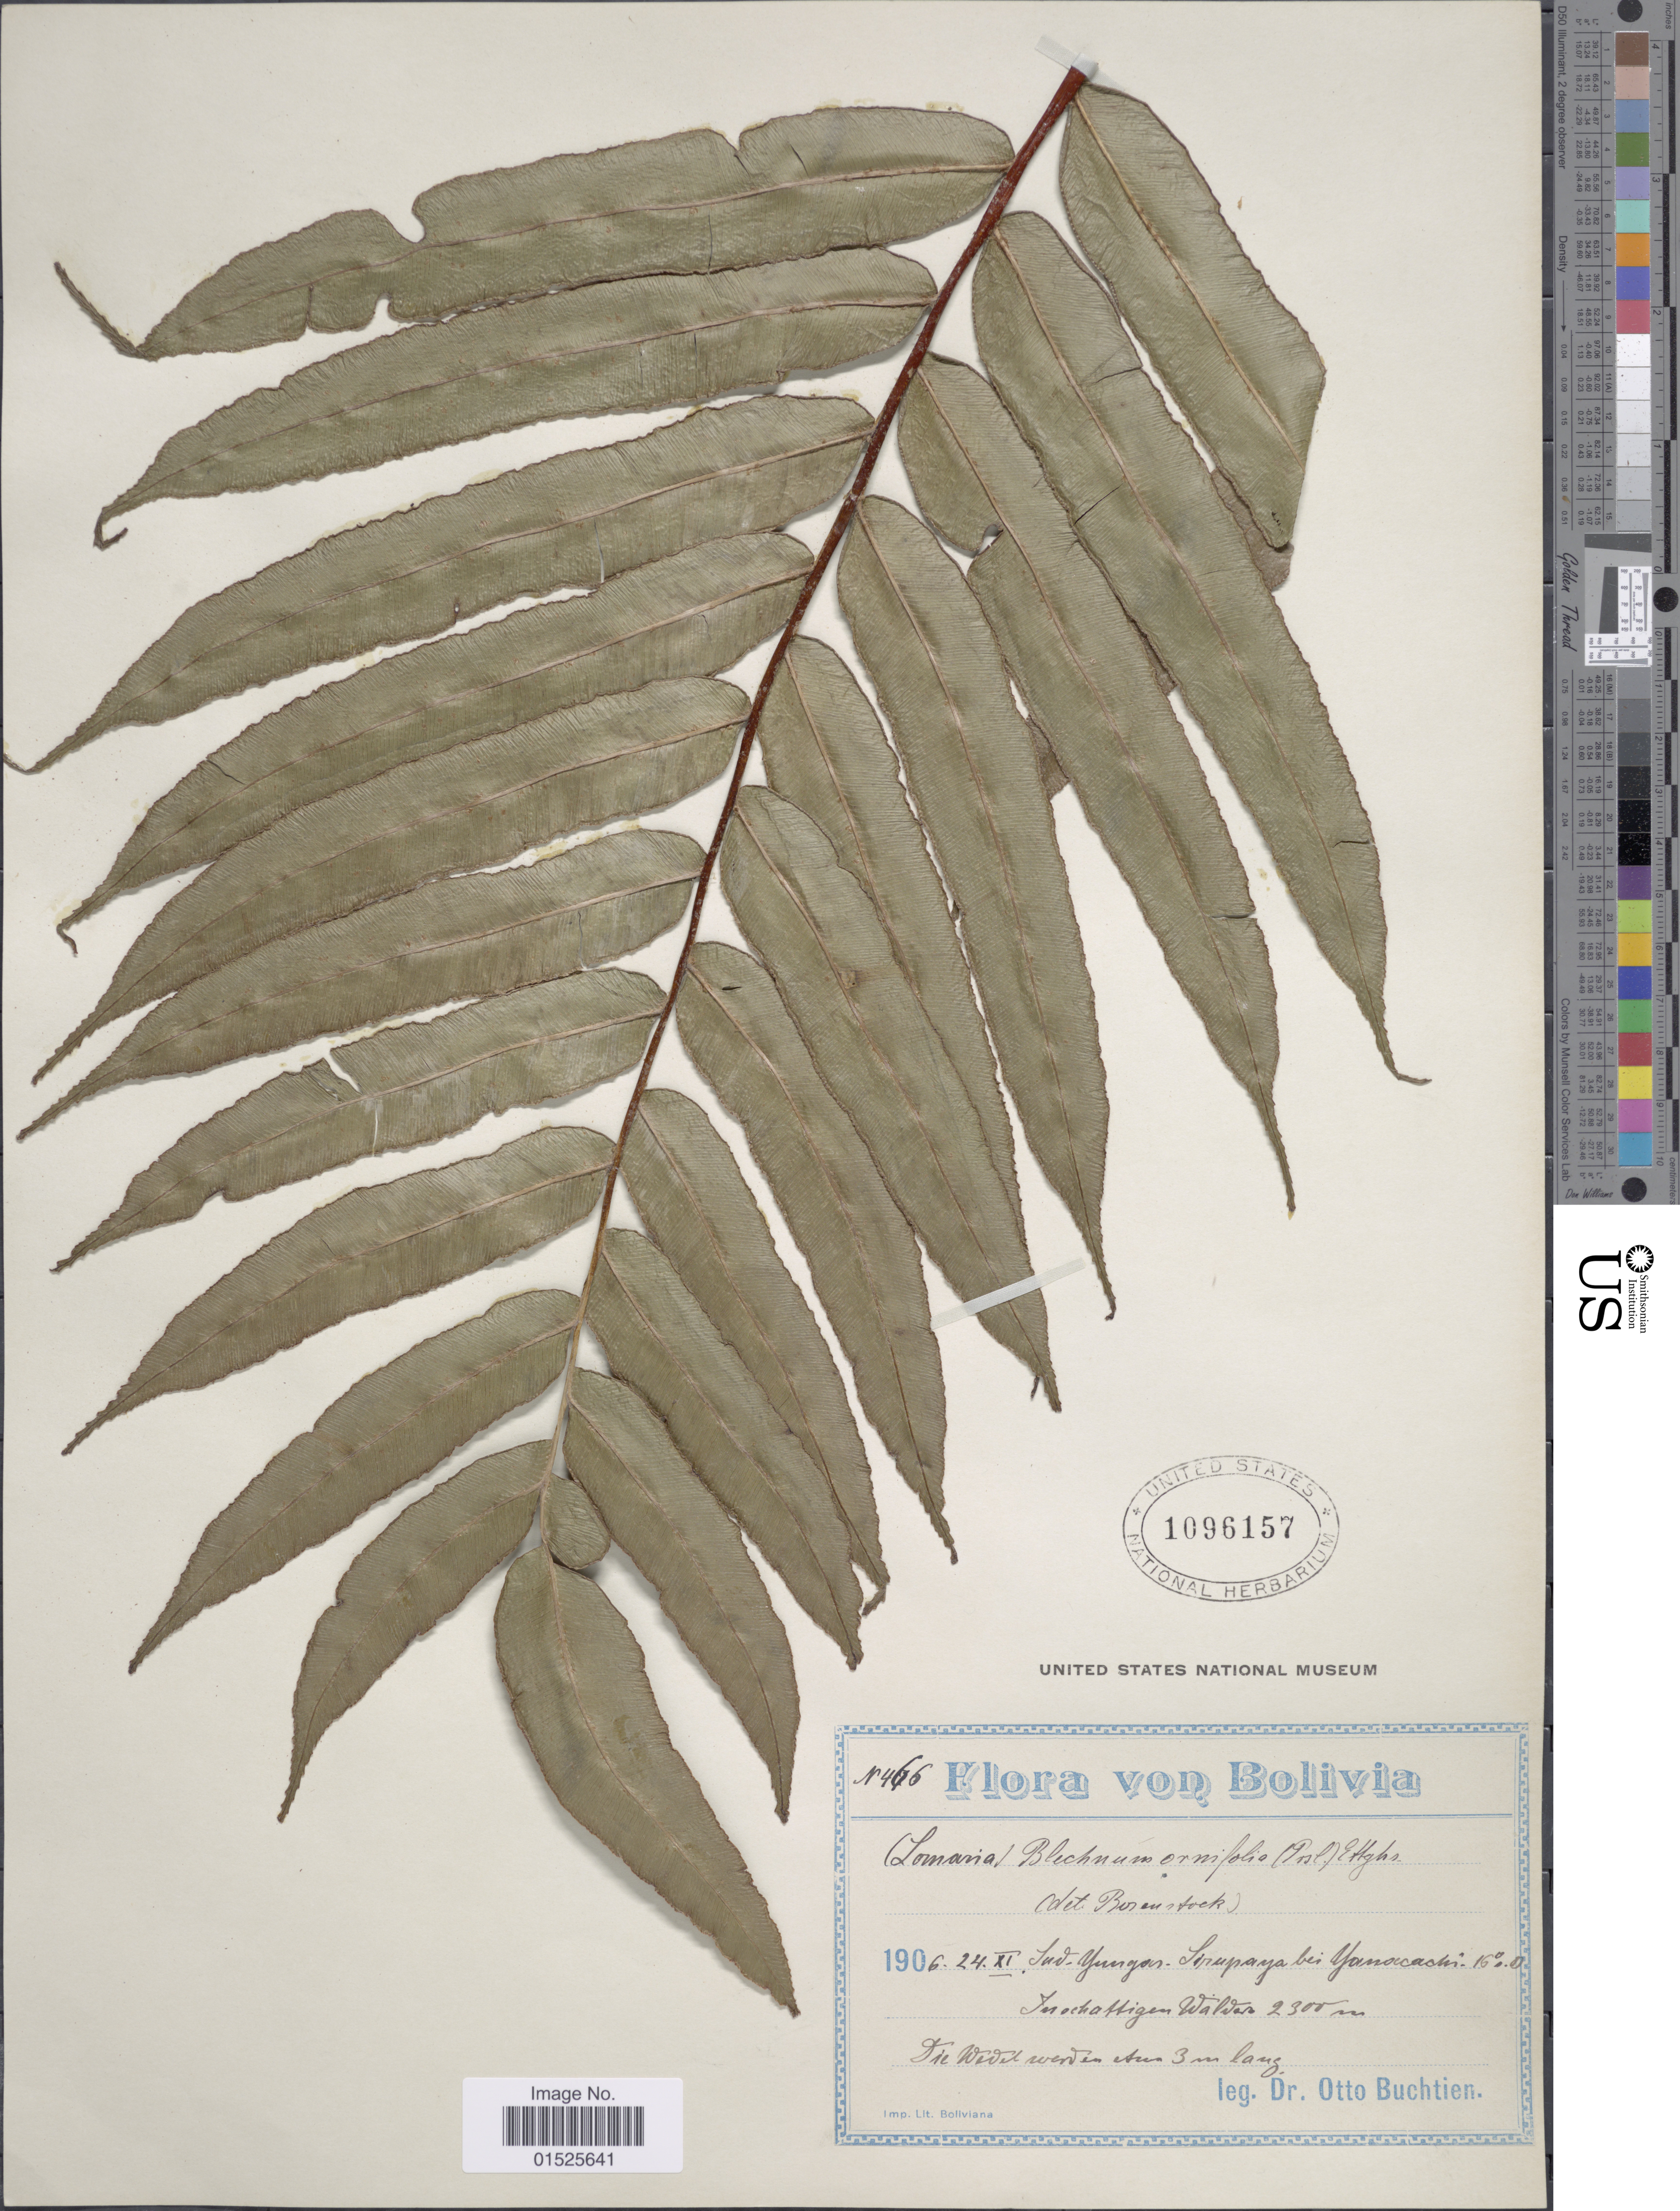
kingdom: Plantae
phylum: Tracheophyta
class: Polypodiopsida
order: Polypodiales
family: Blechnaceae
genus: Blechnum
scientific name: Blechnum cordatum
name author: (Desv.) Hieron.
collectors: O. Buchtien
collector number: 466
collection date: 1906-11-24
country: Bolivia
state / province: La Paz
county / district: Sud Yungas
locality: Sirupaya bei Yanacachi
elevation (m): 2300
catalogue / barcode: US 1096157